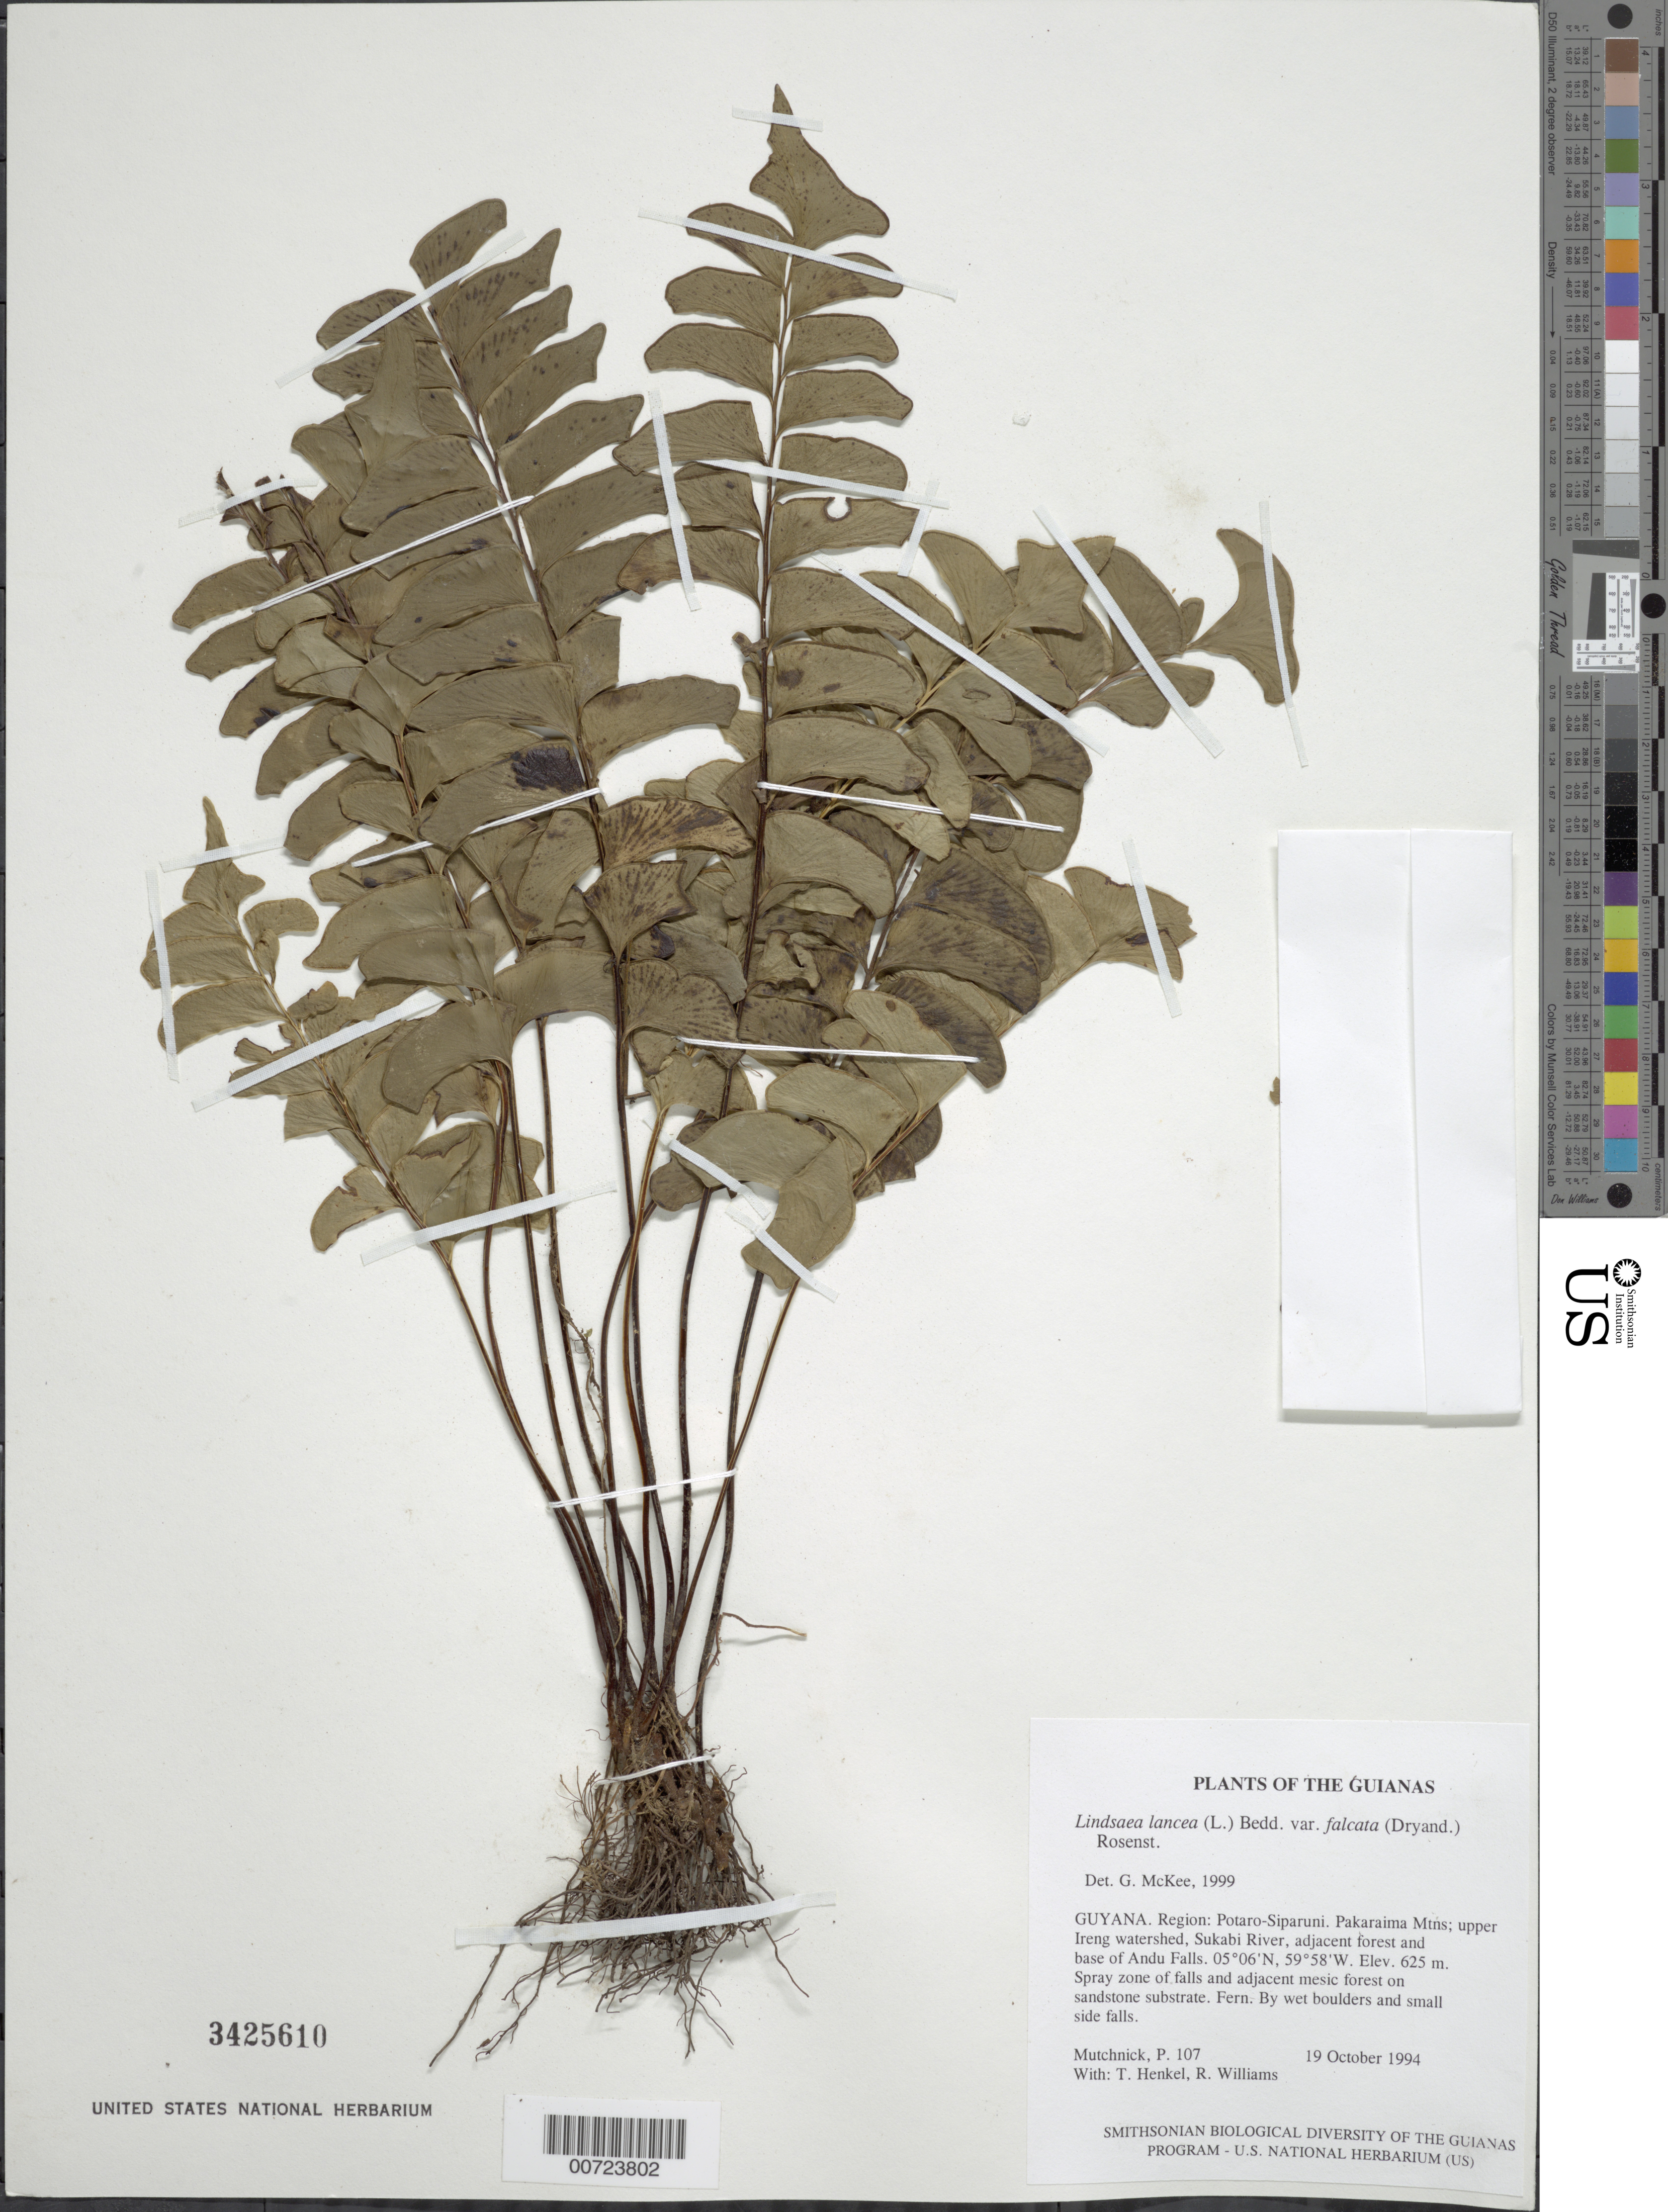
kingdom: Plantae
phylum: Tracheophyta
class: Polypodiopsida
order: Polypodiales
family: Lindsaeaceae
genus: Lindsaea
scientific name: Lindsaea lancea var. falcata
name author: (Dryand.) Rosenst.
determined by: McKee, G. S., (US), NMNH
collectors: P. Mutchnick, T. Henkel & R. Williams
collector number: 107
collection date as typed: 19 October 1994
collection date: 1994-10-19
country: Guyana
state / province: Potaro-Siparuni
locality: Pakaraima Mtns; upper Ireng watershed, Sukabi River, adjacent forest and base of Andu Falls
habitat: Spray zone of falls and adjacent mesic forest on sandstone substrate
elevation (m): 625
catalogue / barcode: US 3425610